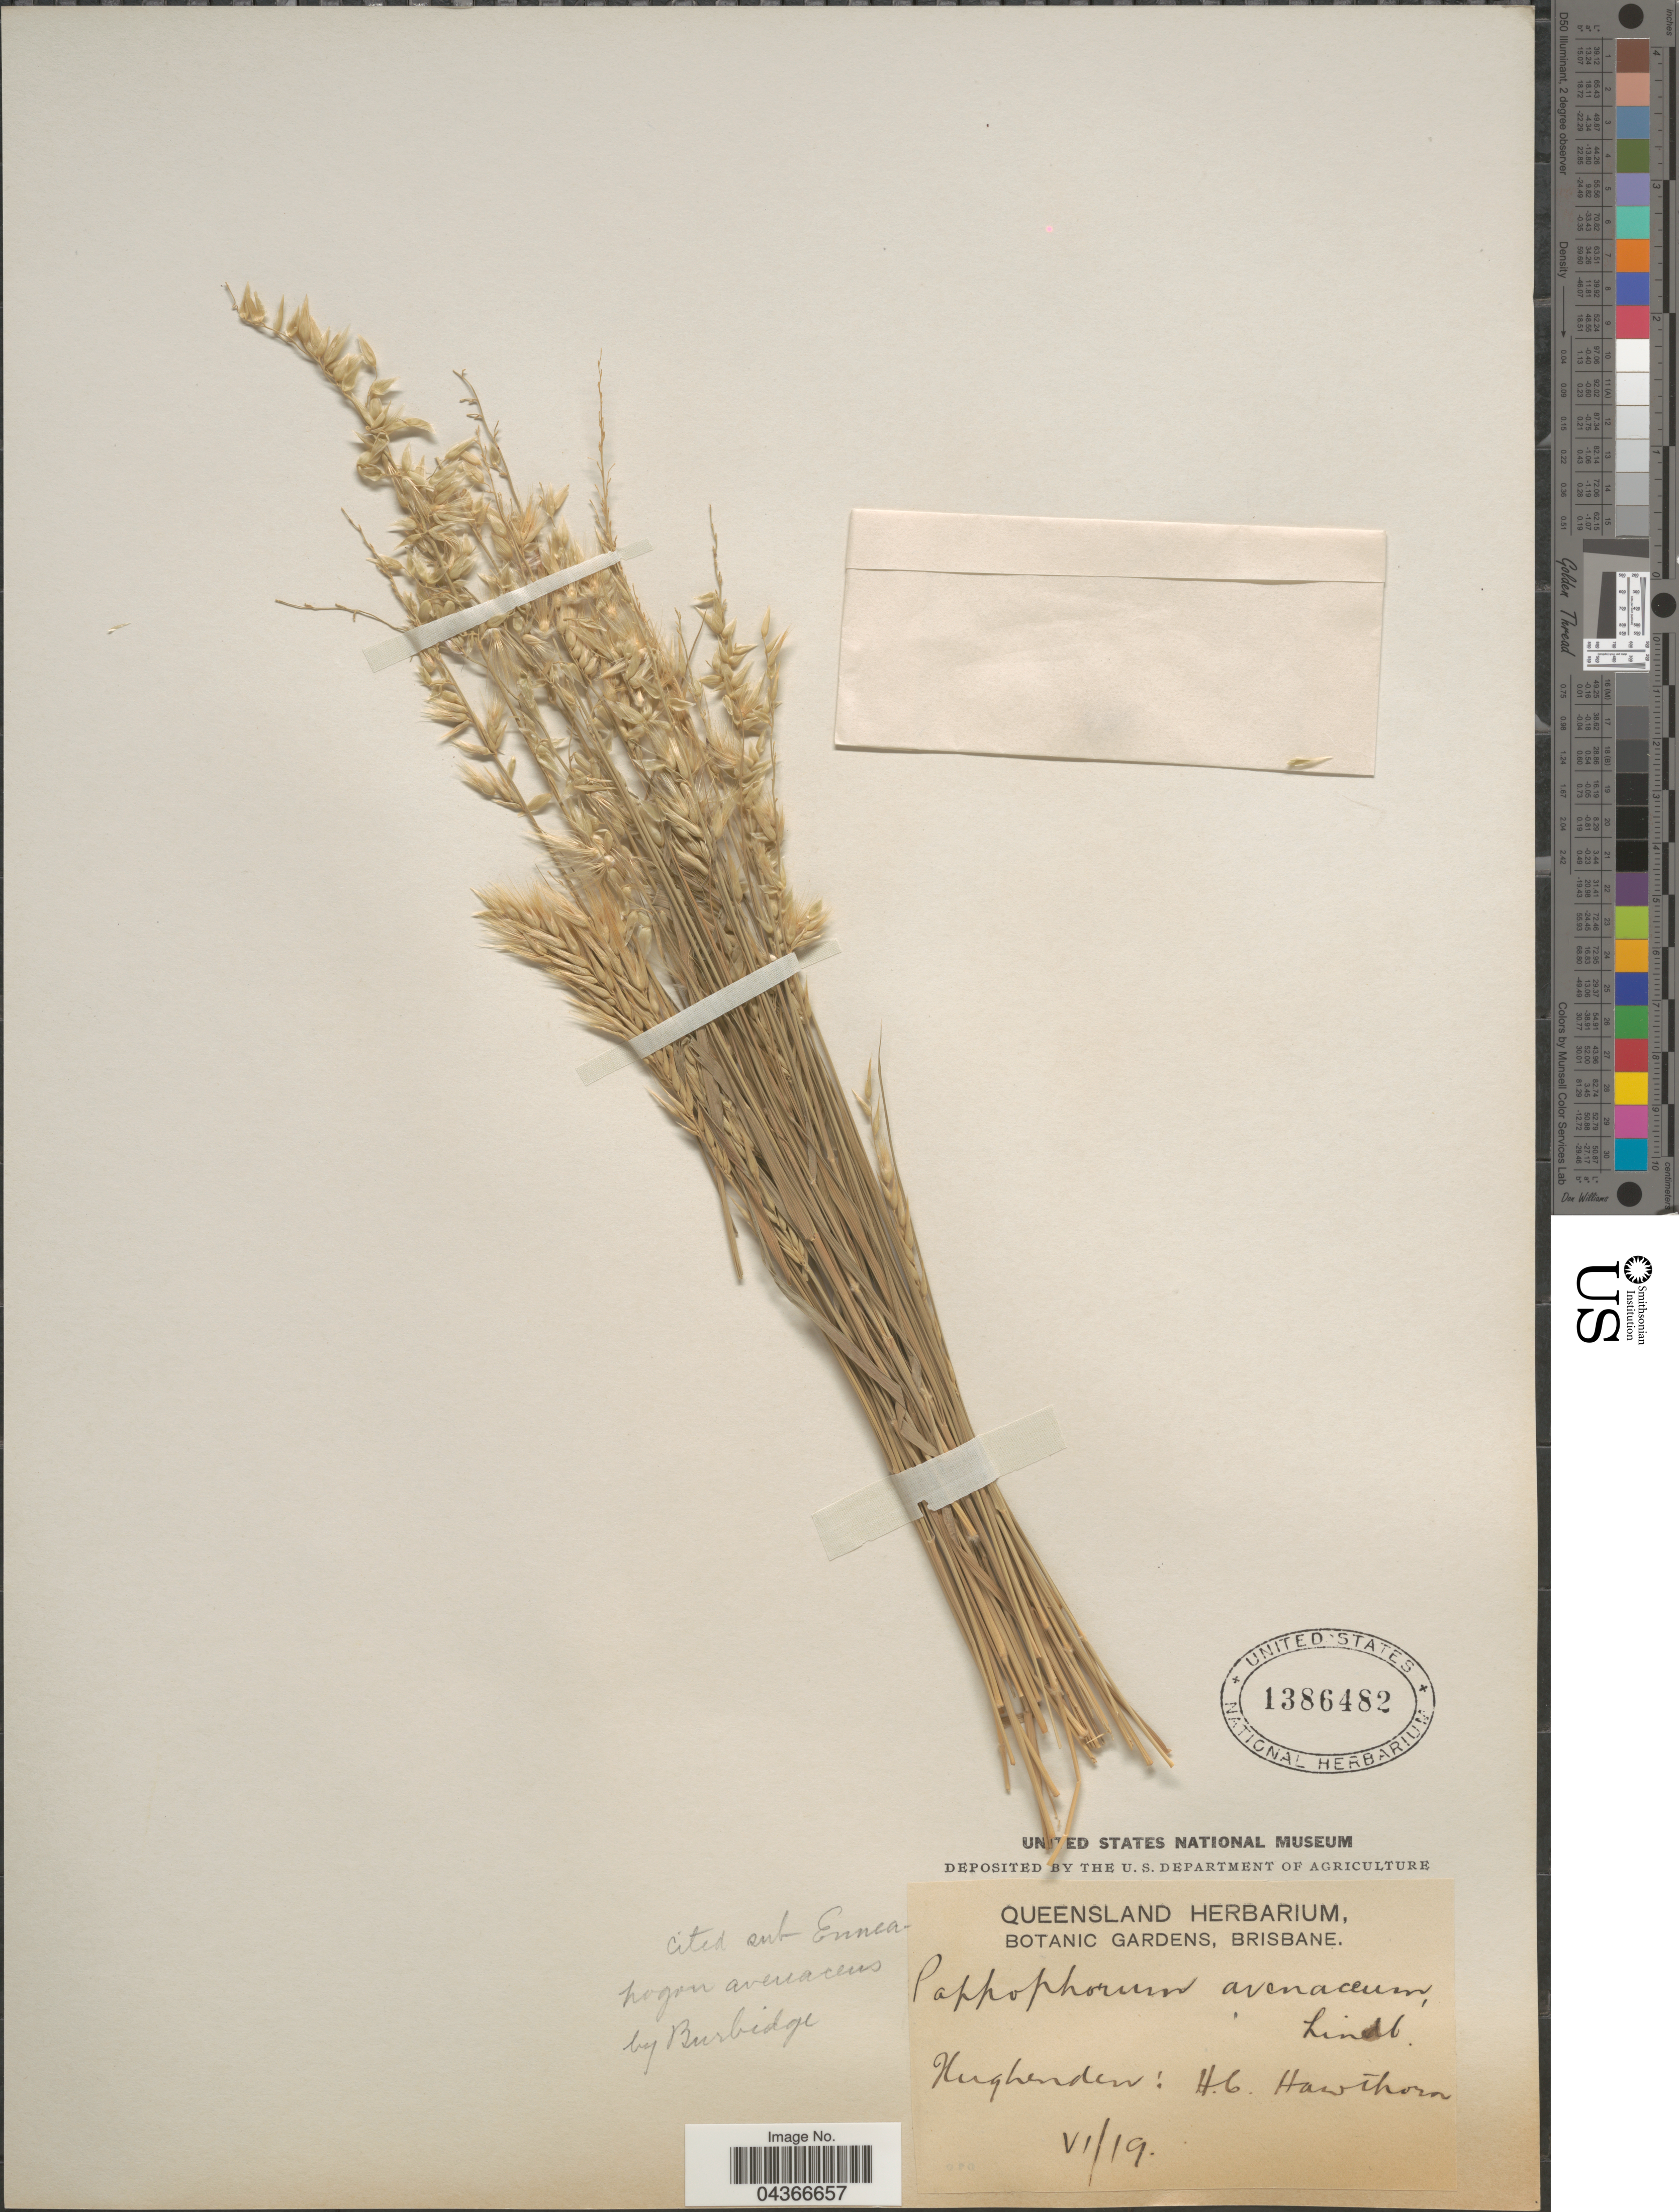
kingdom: Plantae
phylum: Tracheophyta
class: Liliopsida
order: Poales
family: Poaceae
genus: Enneapogon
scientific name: Enneapogon avenaceus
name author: (Lindl.) C.E. Hubb.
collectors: H. Hawthorn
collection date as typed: Transcribed d/m/y: /6/19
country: Australia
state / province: Queensland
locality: Hughenden.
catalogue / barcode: US 1386482